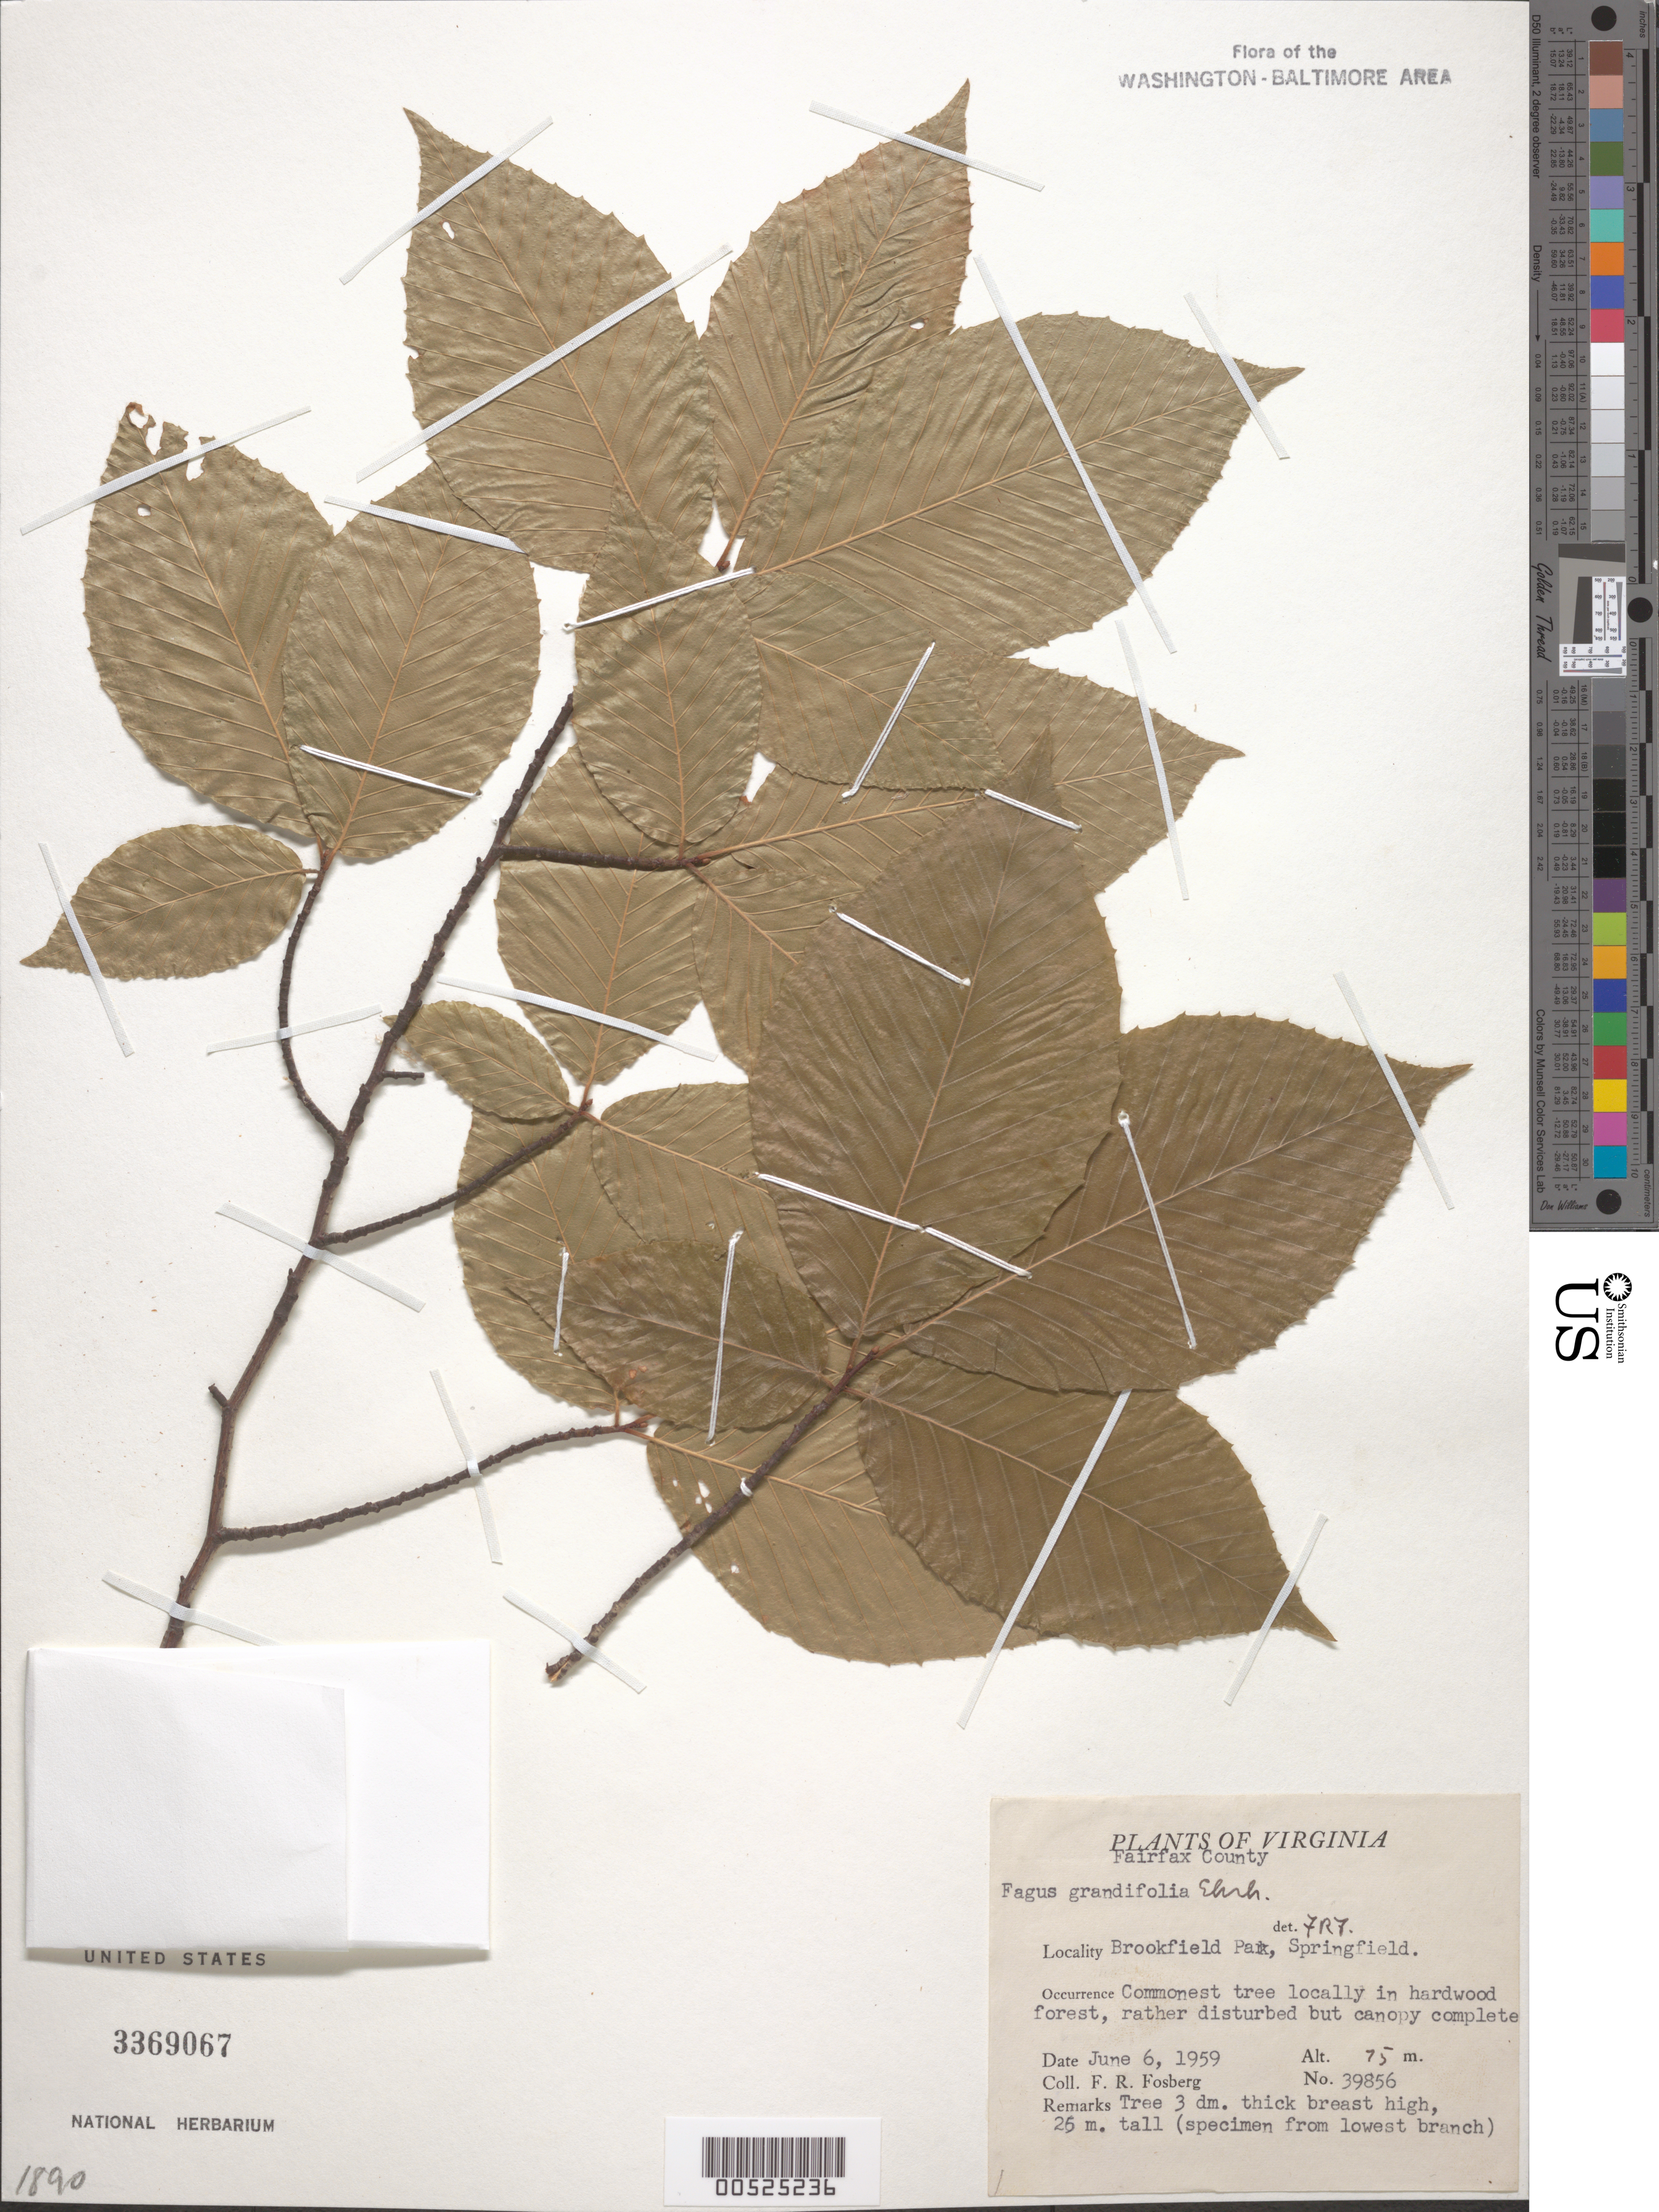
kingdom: Plantae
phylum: Tracheophyta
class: Magnoliopsida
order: Fagales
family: Fagaceae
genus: Fagus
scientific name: Fagus grandifolia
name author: Ehrh.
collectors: F. R. Fosberg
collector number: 39856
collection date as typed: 06 Jun 1959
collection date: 1959-06-06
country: United States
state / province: Virginia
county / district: Fairfax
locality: Bookfield Park, Springfield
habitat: Commonest tree locally in hardwood forest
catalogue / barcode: US 3369067